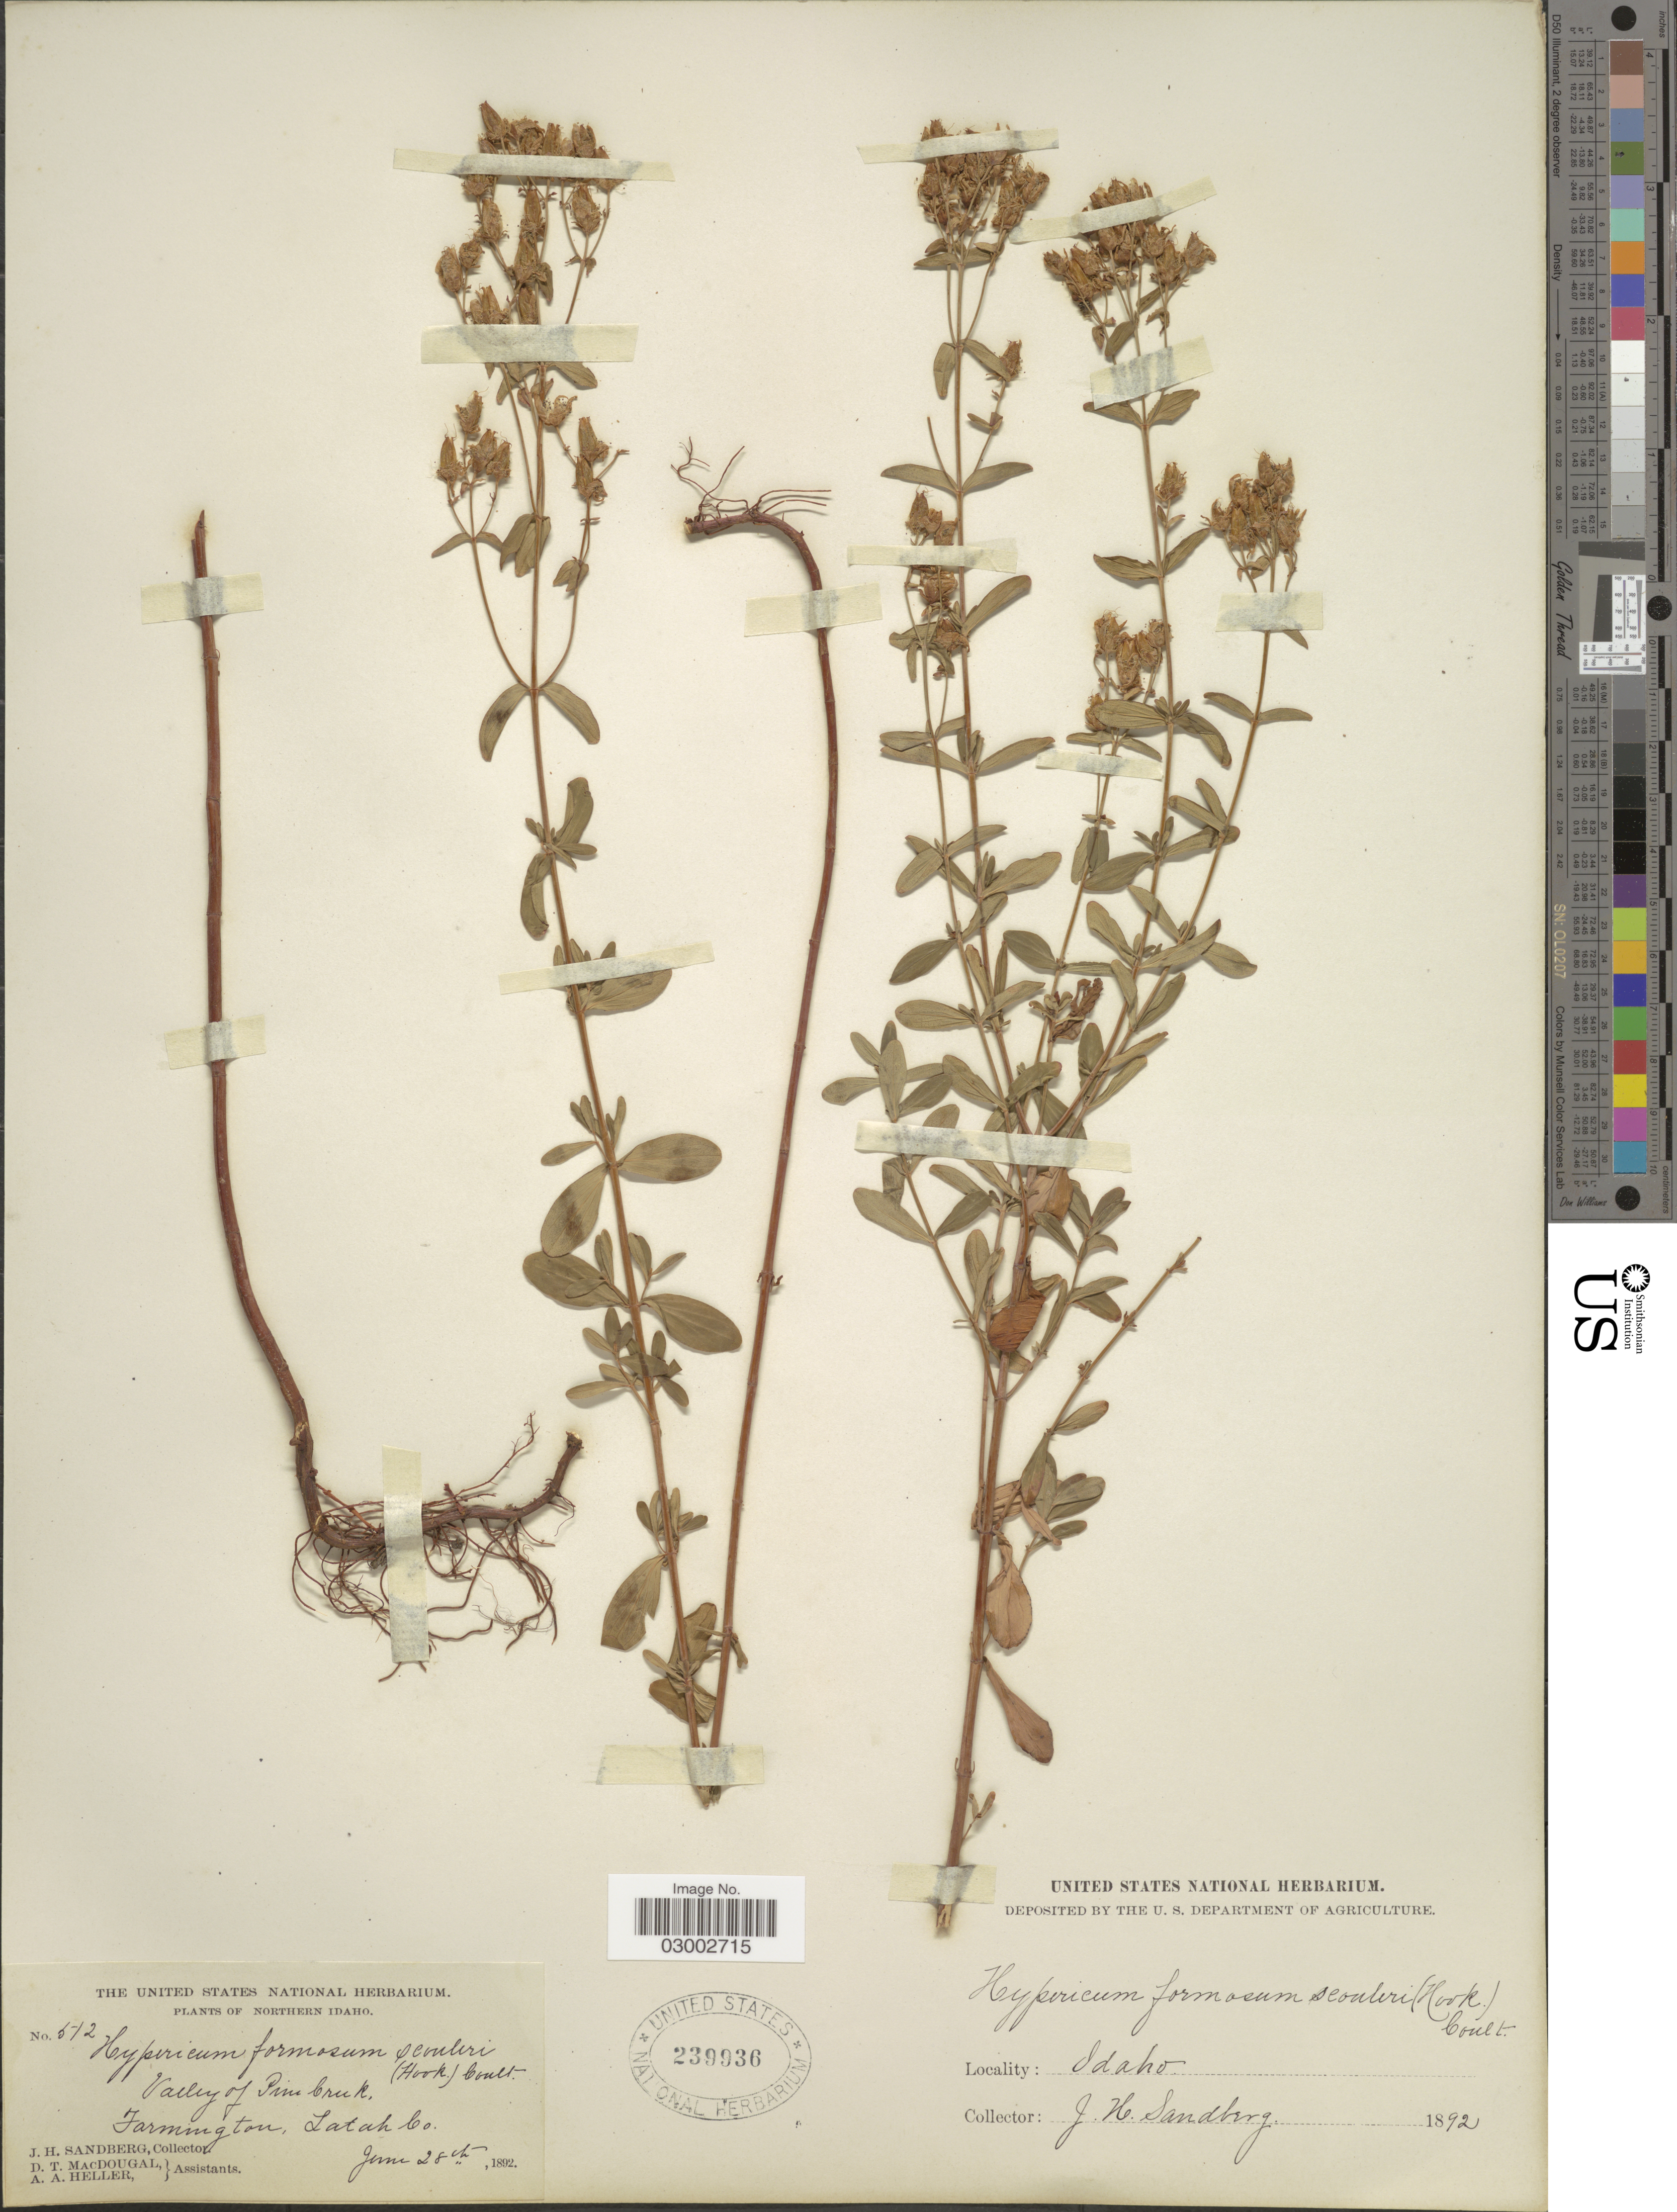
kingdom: Plantae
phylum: Tracheophyta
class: Magnoliopsida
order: Malpighiales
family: Hypericaceae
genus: Hypericum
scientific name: Hypericum scouleri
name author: Hook.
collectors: J. H. Sandberg, D. T. MacDougal & A. A. Heller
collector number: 512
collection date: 1892-06-28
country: United States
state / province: Idaho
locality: Northern Idaho. Valley of Pine Creek. Farmington, Latah Co.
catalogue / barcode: US 239936